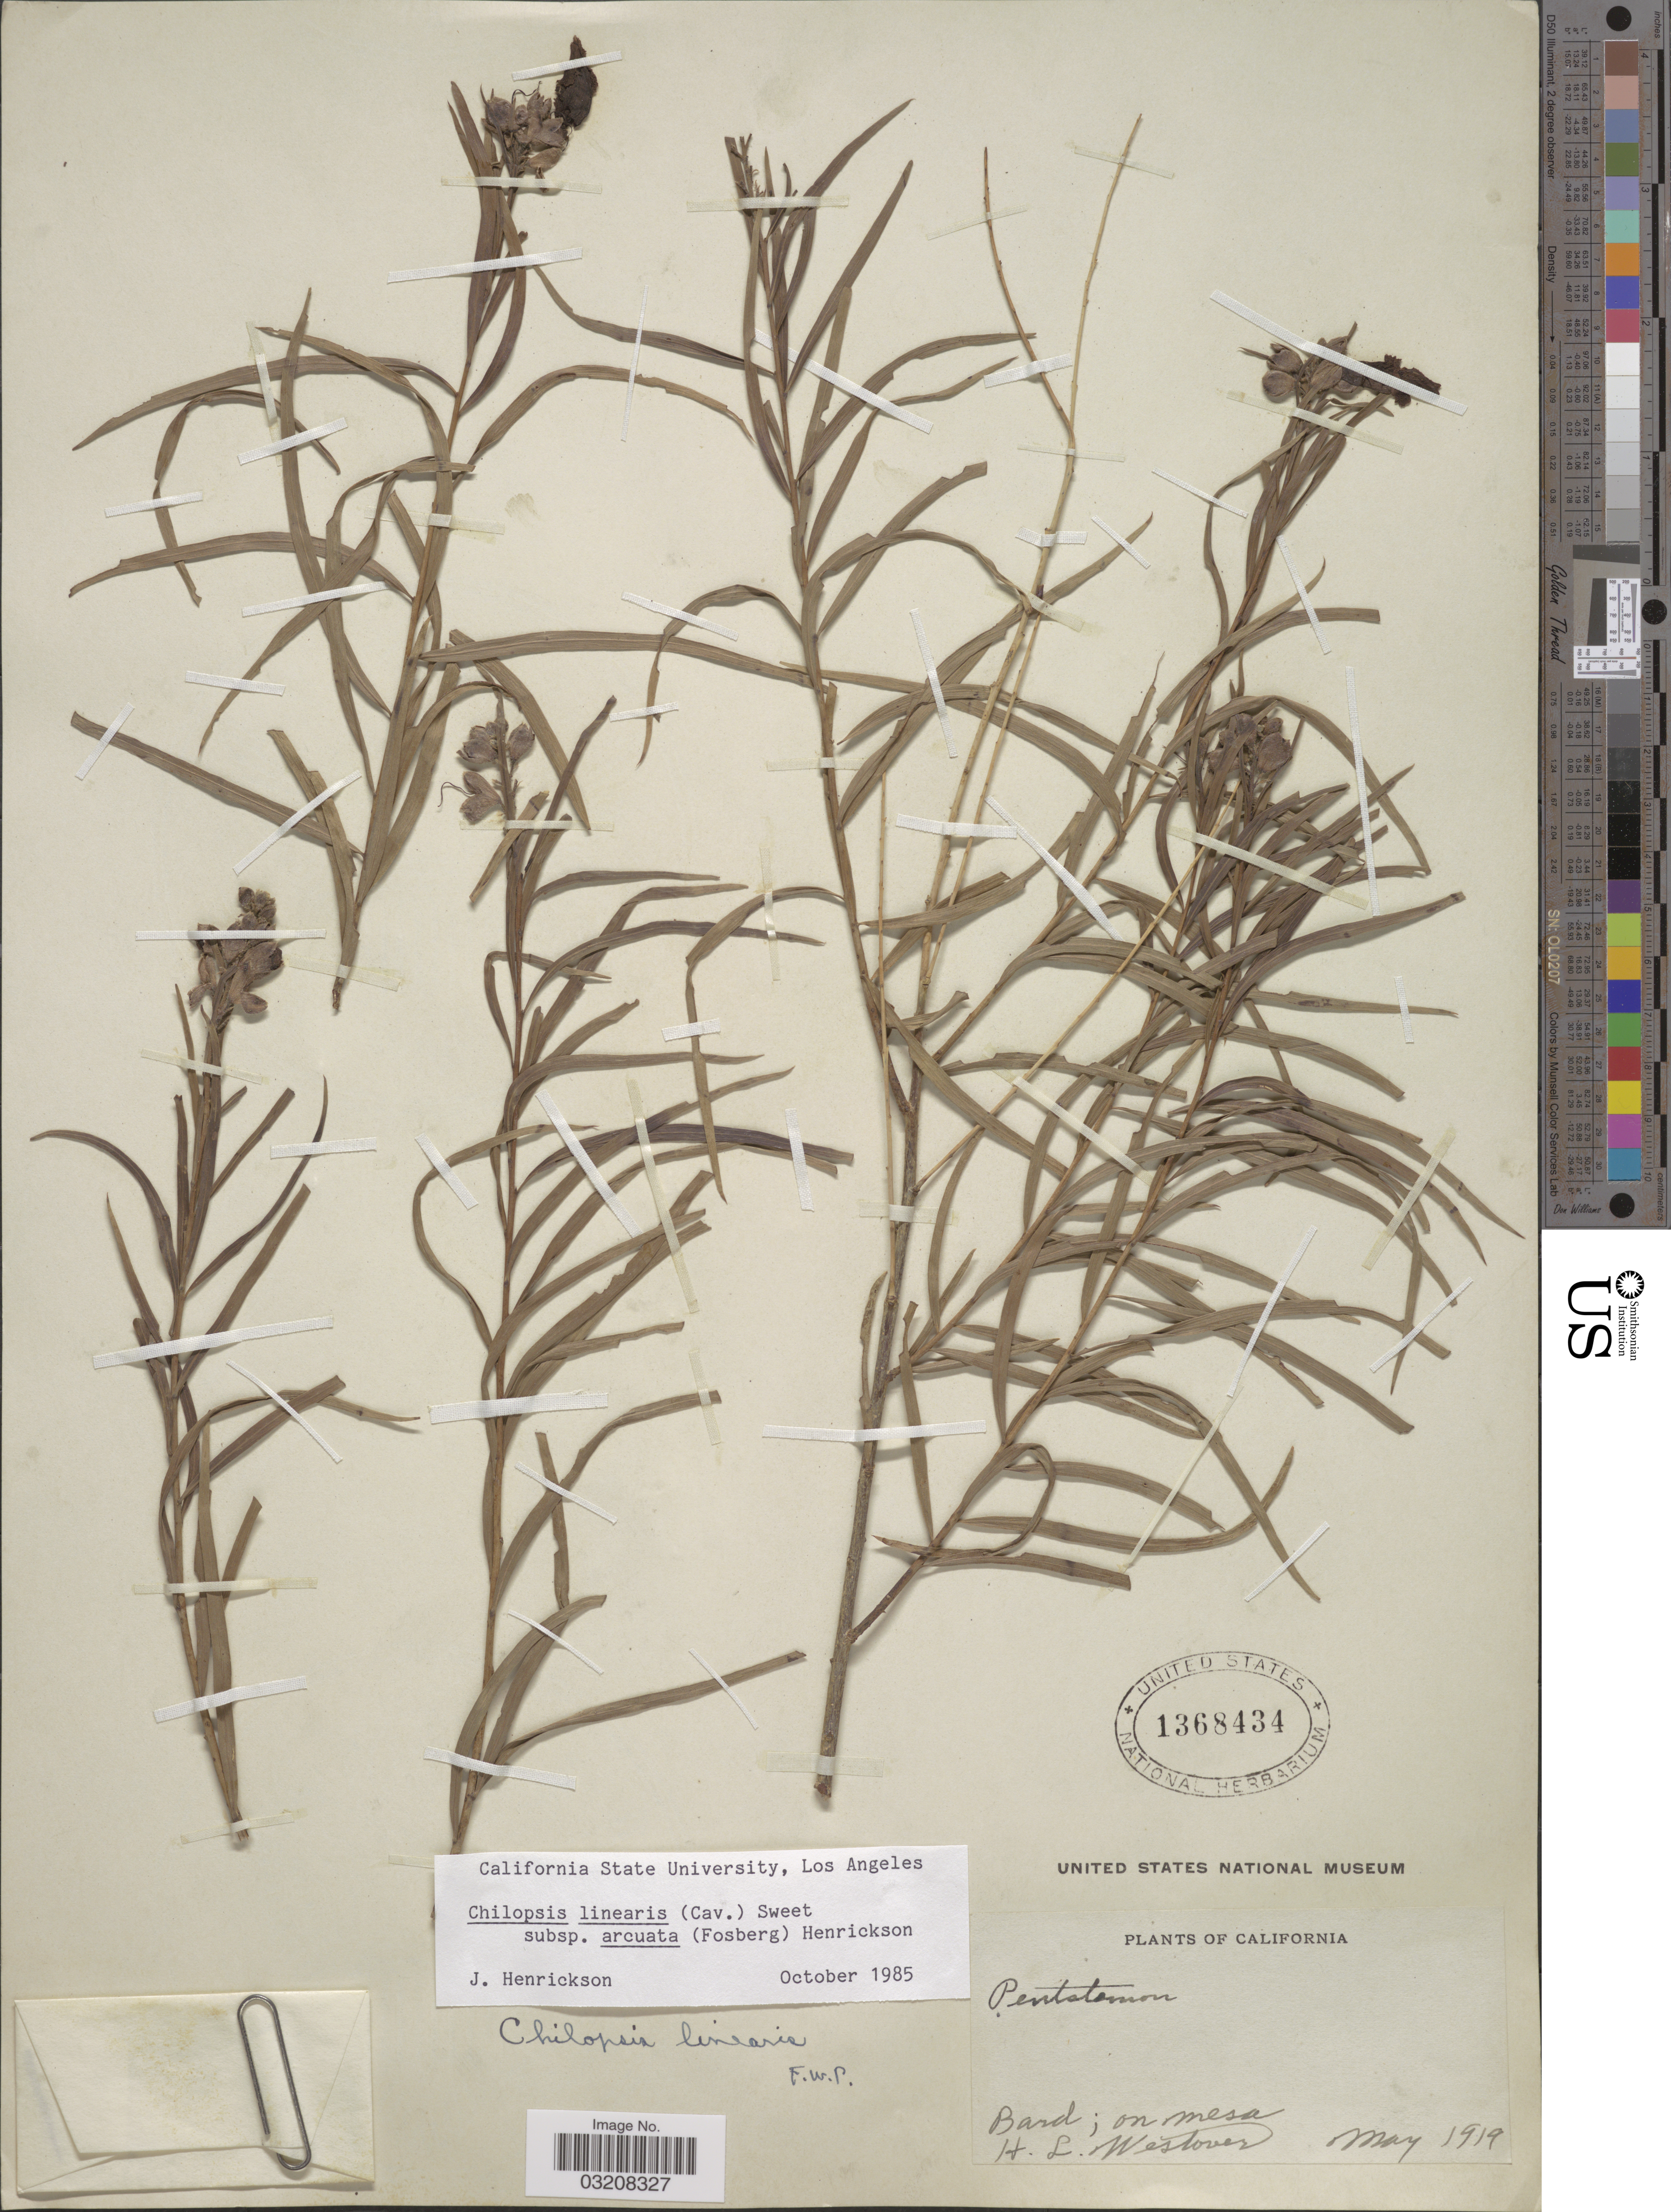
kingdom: Plantae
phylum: Tracheophyta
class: Magnoliopsida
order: Lamiales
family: Bignoniaceae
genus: Chilopsis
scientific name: Chilopsis linearis subsp. arcuata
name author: (Fosberg) Henrickson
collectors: H. Westover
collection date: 1919-05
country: United States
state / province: California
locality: Bard; on mesa.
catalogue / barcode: US 1368434